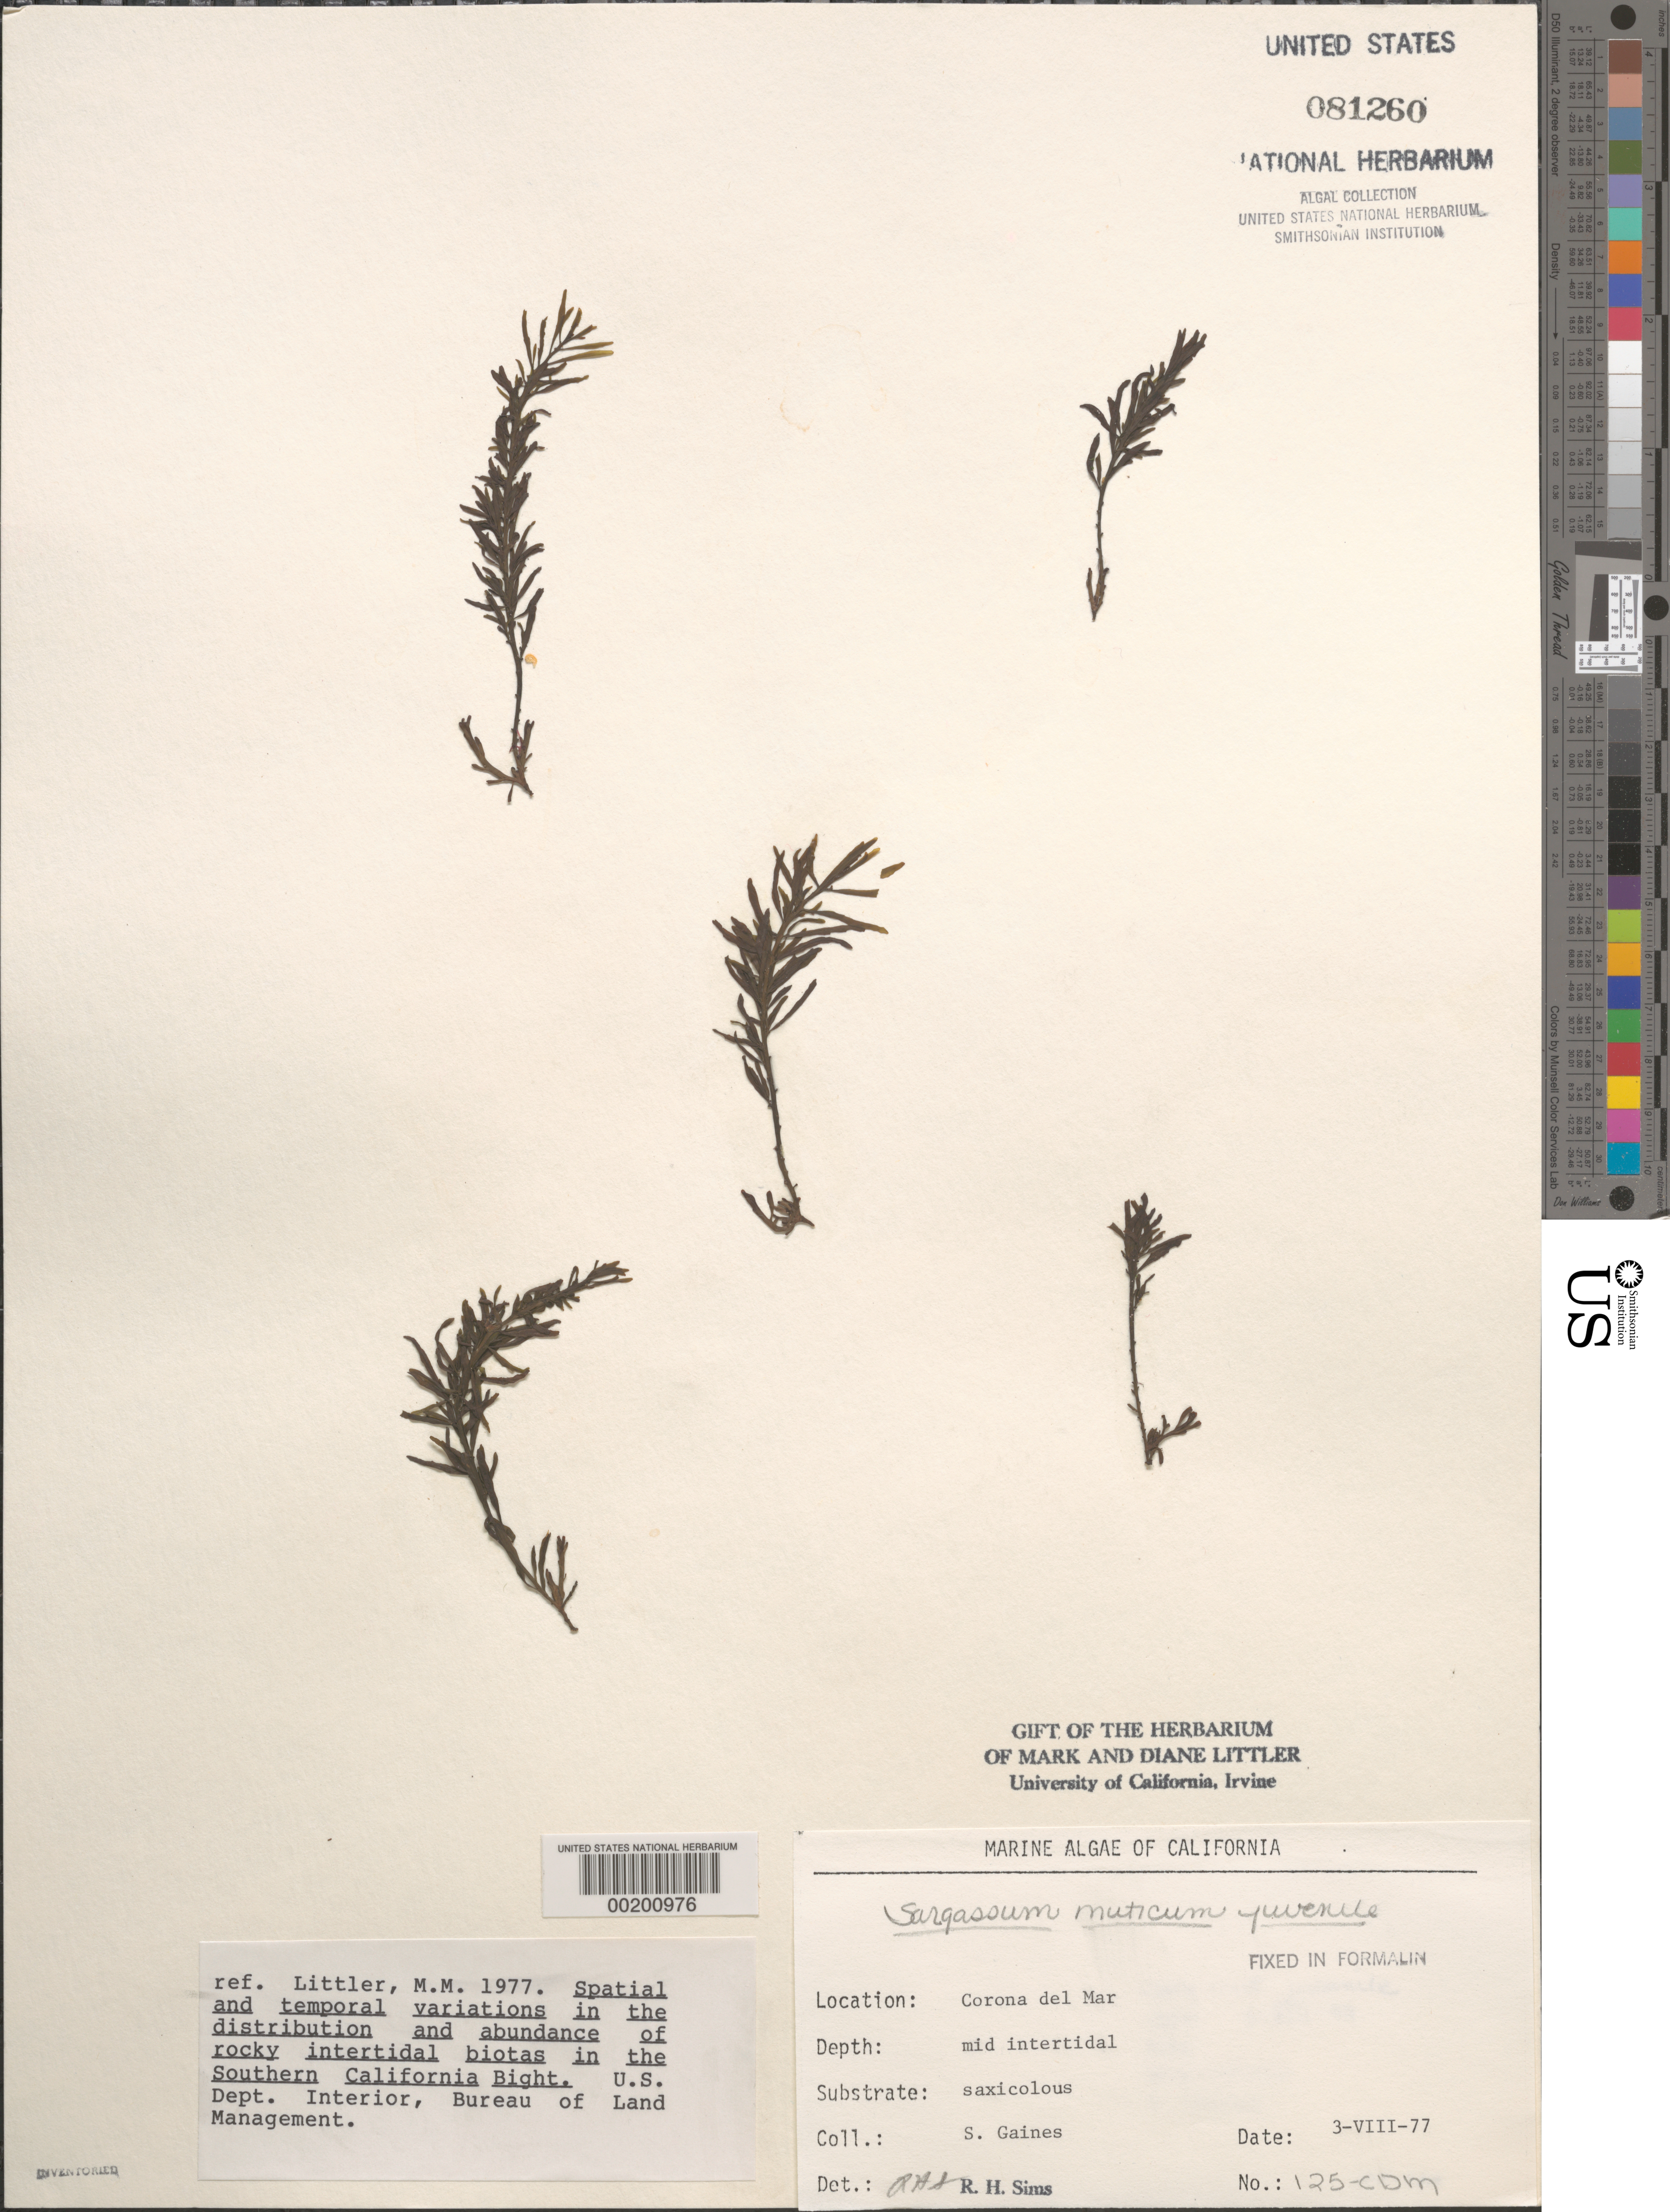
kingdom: Chromista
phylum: Ochrophyta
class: Phaeophyceae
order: Fucales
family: Sargassaceae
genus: Sargassum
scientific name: Sargassum muticum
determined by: Sims, Robert H.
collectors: S. Gaines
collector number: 125-CDM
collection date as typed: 03 Aug 1977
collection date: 1977-08-03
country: United States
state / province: California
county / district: Orange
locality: Corona del Mar, mouth of Morning Canyon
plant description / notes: BLM-SOCALBIGHT Rocky Intertidal Survey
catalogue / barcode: US 81260